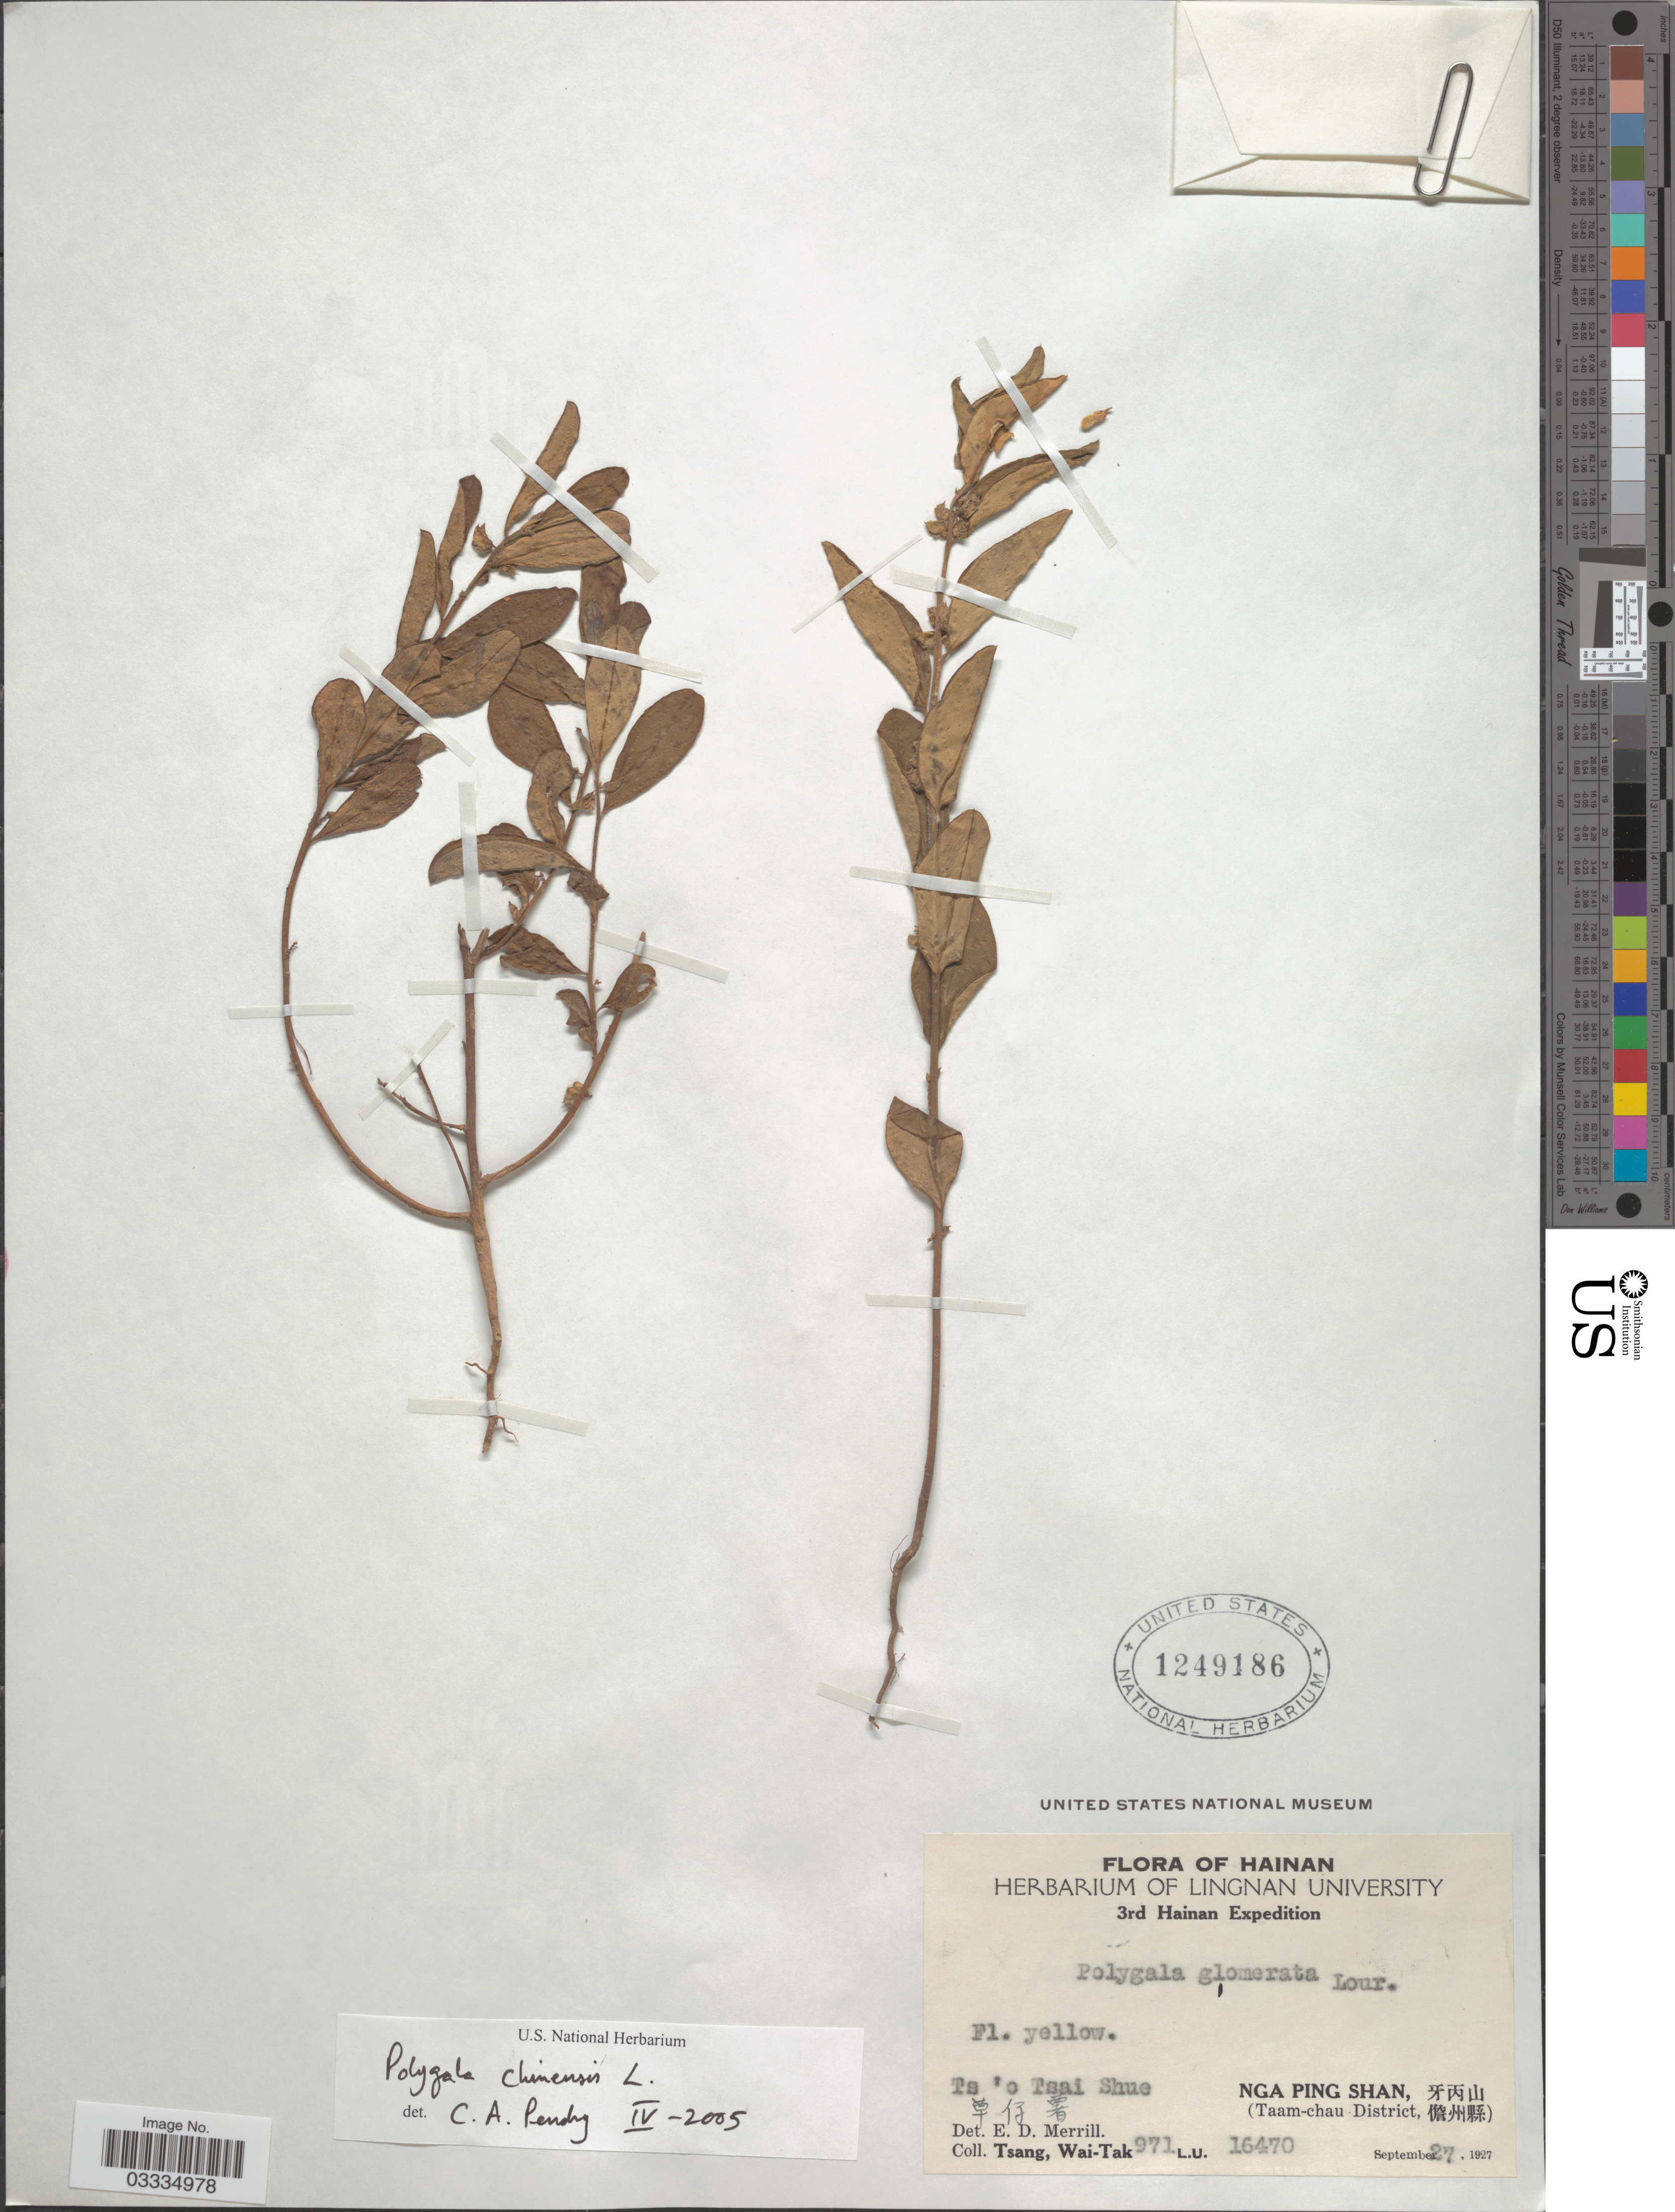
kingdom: Plantae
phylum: Tracheophyta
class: Magnoliopsida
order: Fabales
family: Polygalaceae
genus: Polygala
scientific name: Polygala chinensis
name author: L.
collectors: W. T. Tsang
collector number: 971 L.U. 16470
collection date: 1927-09-27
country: China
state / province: Hainan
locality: Ts'o Tsai Shue [unsure placement] Nga Ping Shan, X. (Taam-chau District, X).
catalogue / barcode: US 1249186